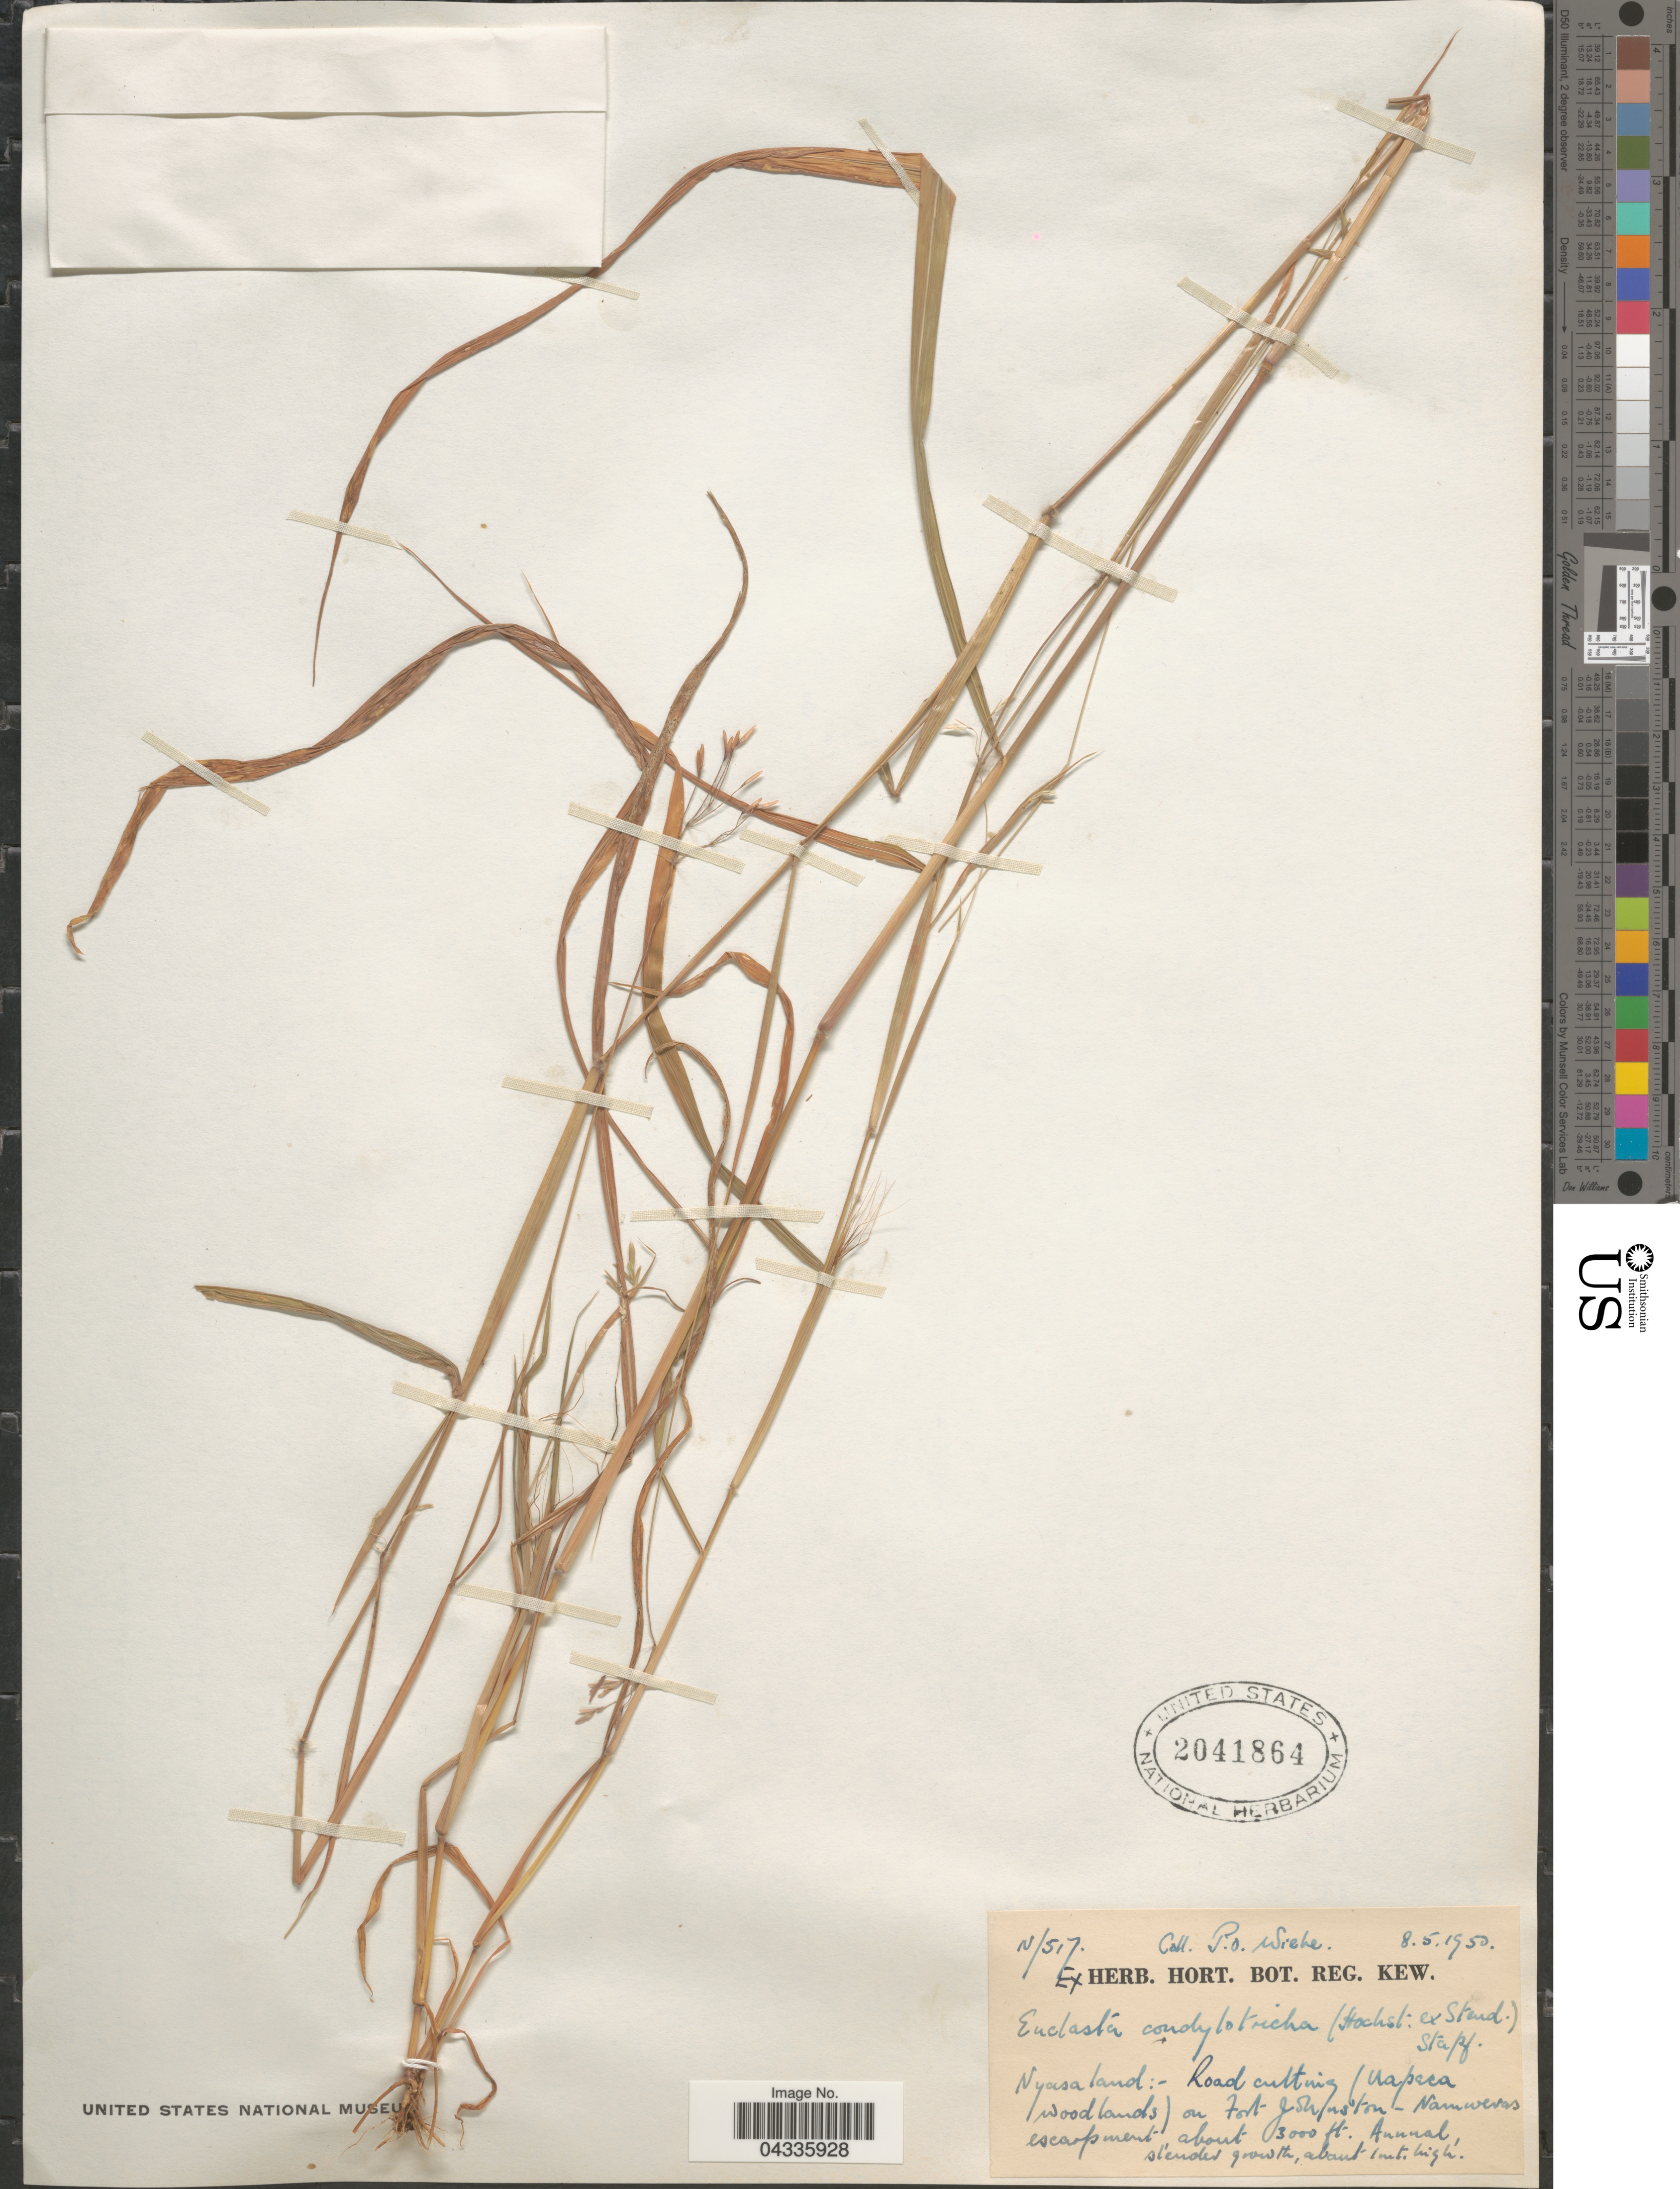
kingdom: Plantae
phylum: Tracheophyta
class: Liliopsida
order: Poales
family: Poaceae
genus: Euclasta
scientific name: Euclasta condylotricha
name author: (Hochst. ex Steud.) Stapf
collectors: P. Wiehe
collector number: N/517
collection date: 1950-05-08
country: Malawi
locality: Nyasaland: Road cutting (Uapeca Woodlands) on Fort Johnston-Namwera escarpment.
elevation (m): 914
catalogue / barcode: US 2041864